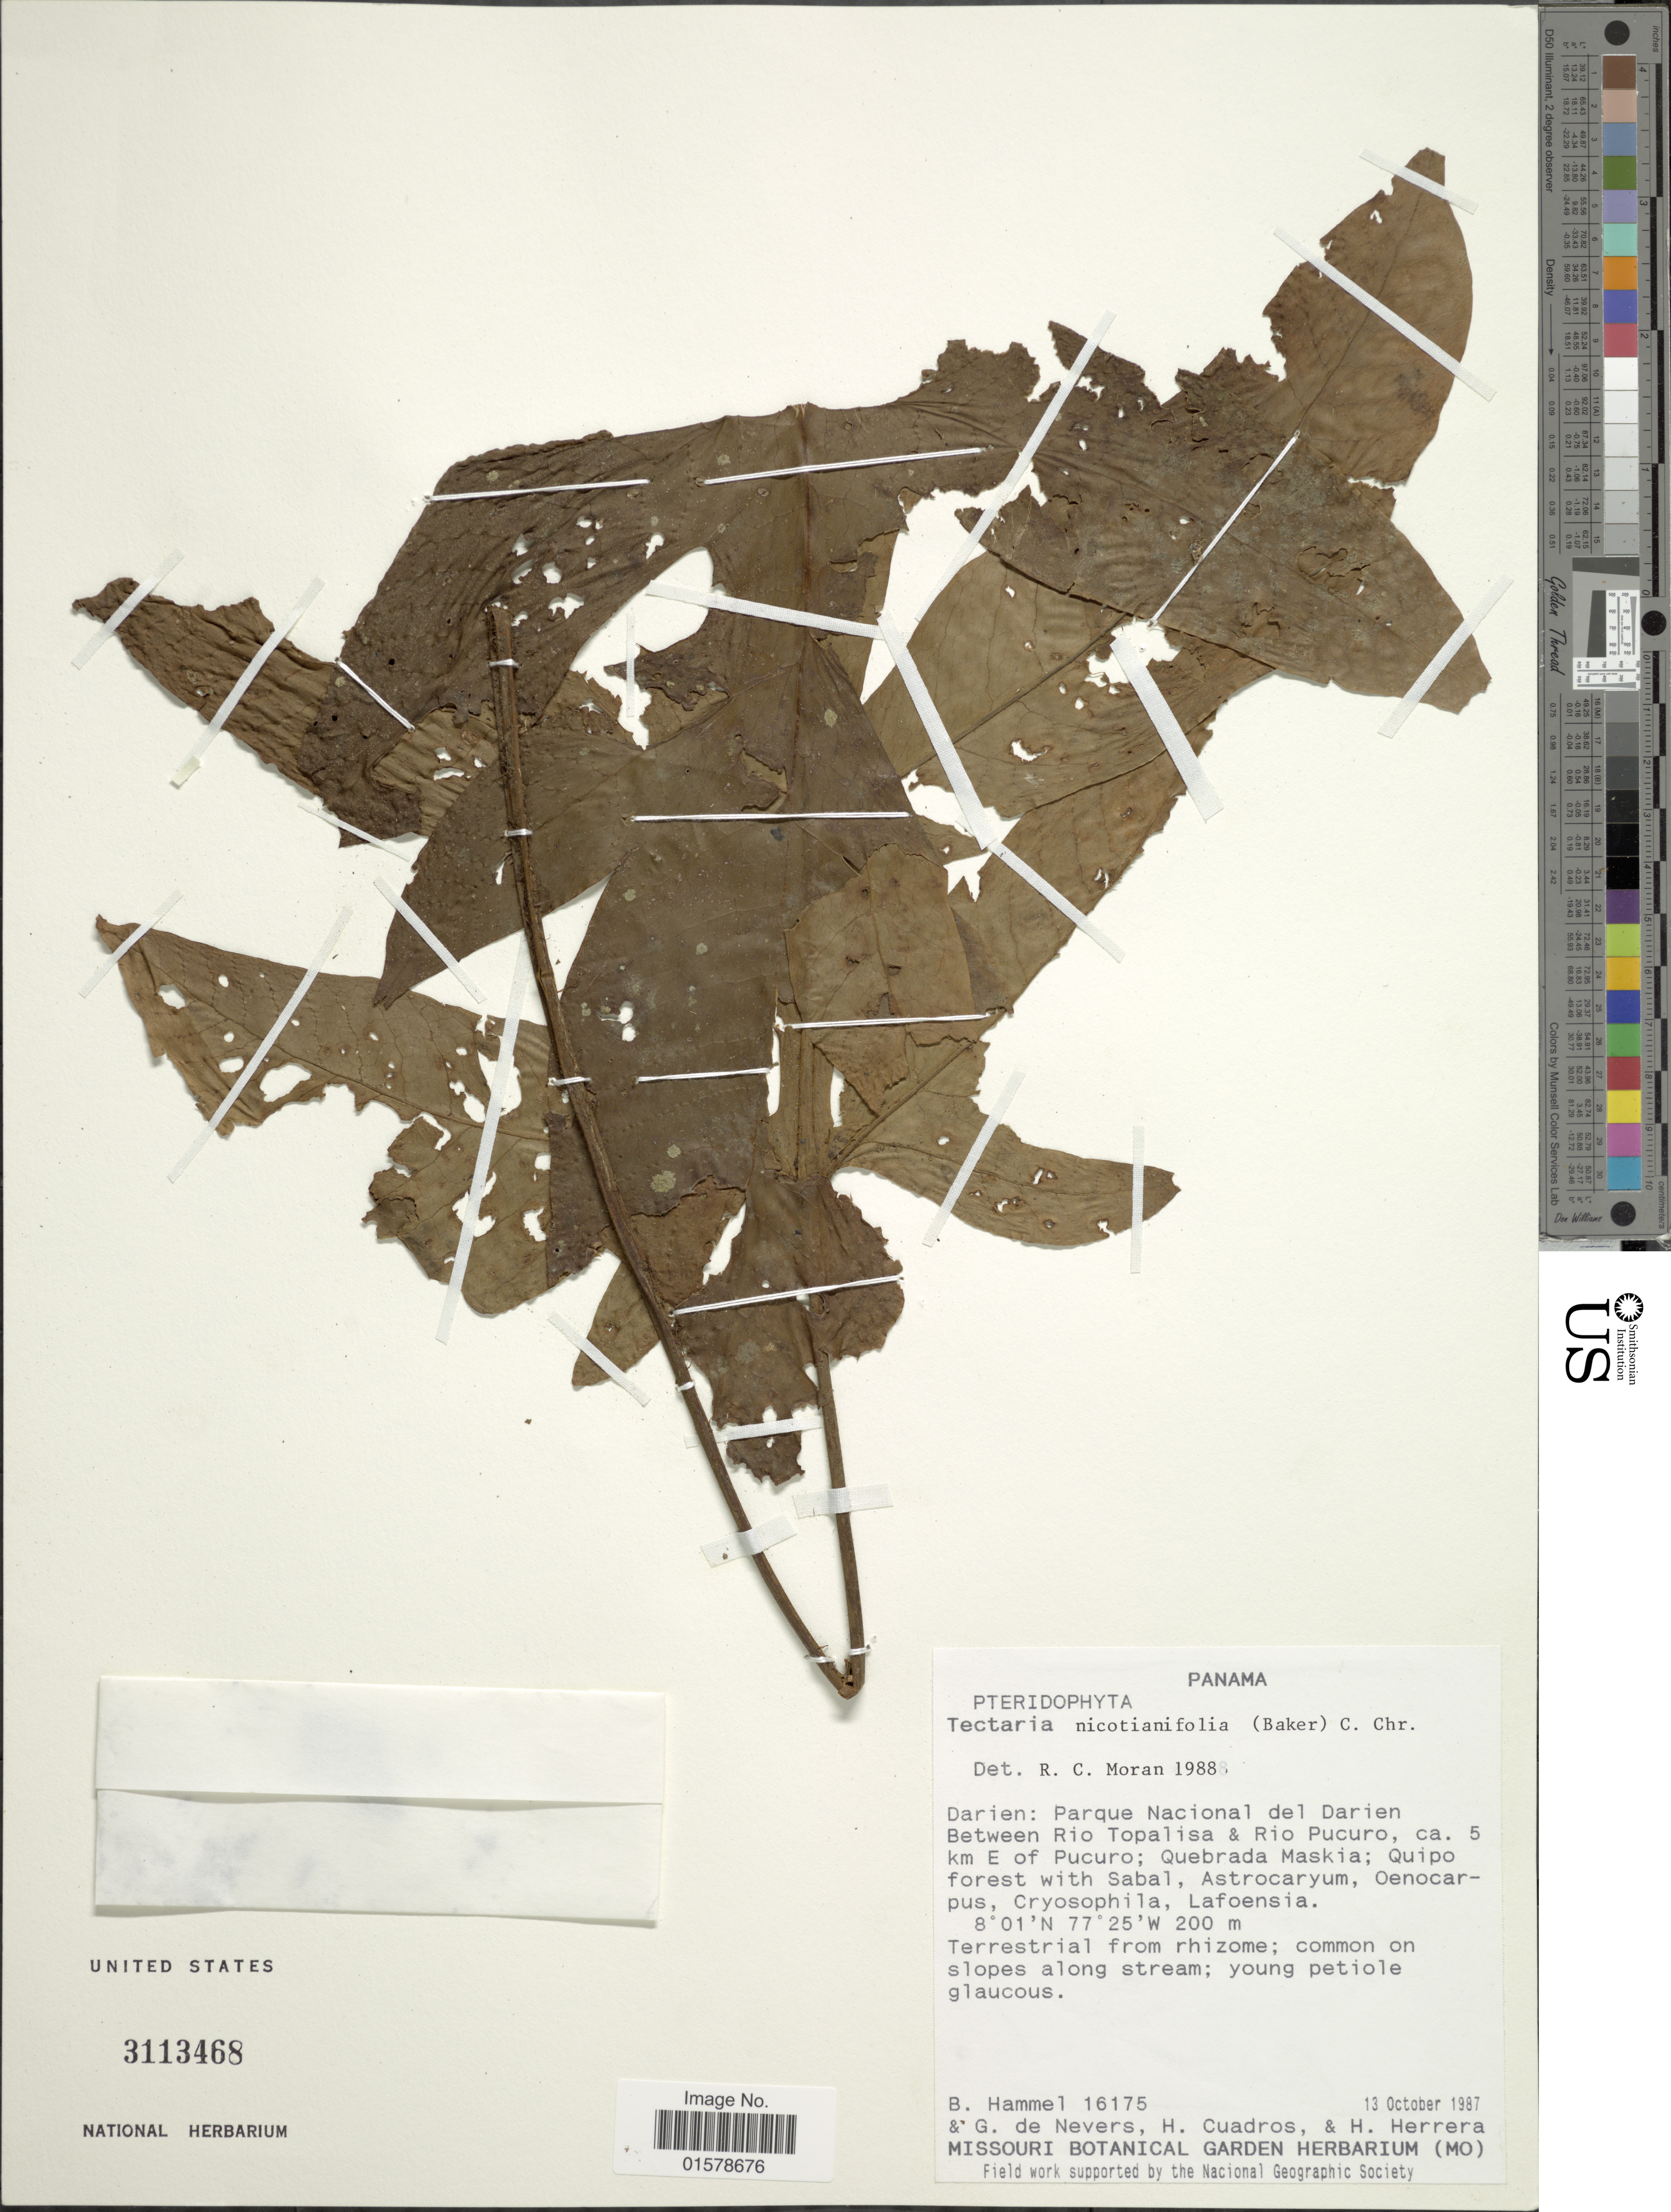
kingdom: Plantae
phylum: Tracheophyta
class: Polypodiopsida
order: Polypodiales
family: Tectariaceae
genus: Tectaria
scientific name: Tectaria nicotianifolia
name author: (Baker) C. Chr.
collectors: B. Hammel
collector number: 16175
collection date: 1987-10-13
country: Panama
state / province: Darién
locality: Parque Nacional del Darien. Between Rio Topalisa & Rio pucuro, ca. 5 km E of Pucuro; Quebrada mAkia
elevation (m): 200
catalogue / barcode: US 3113468